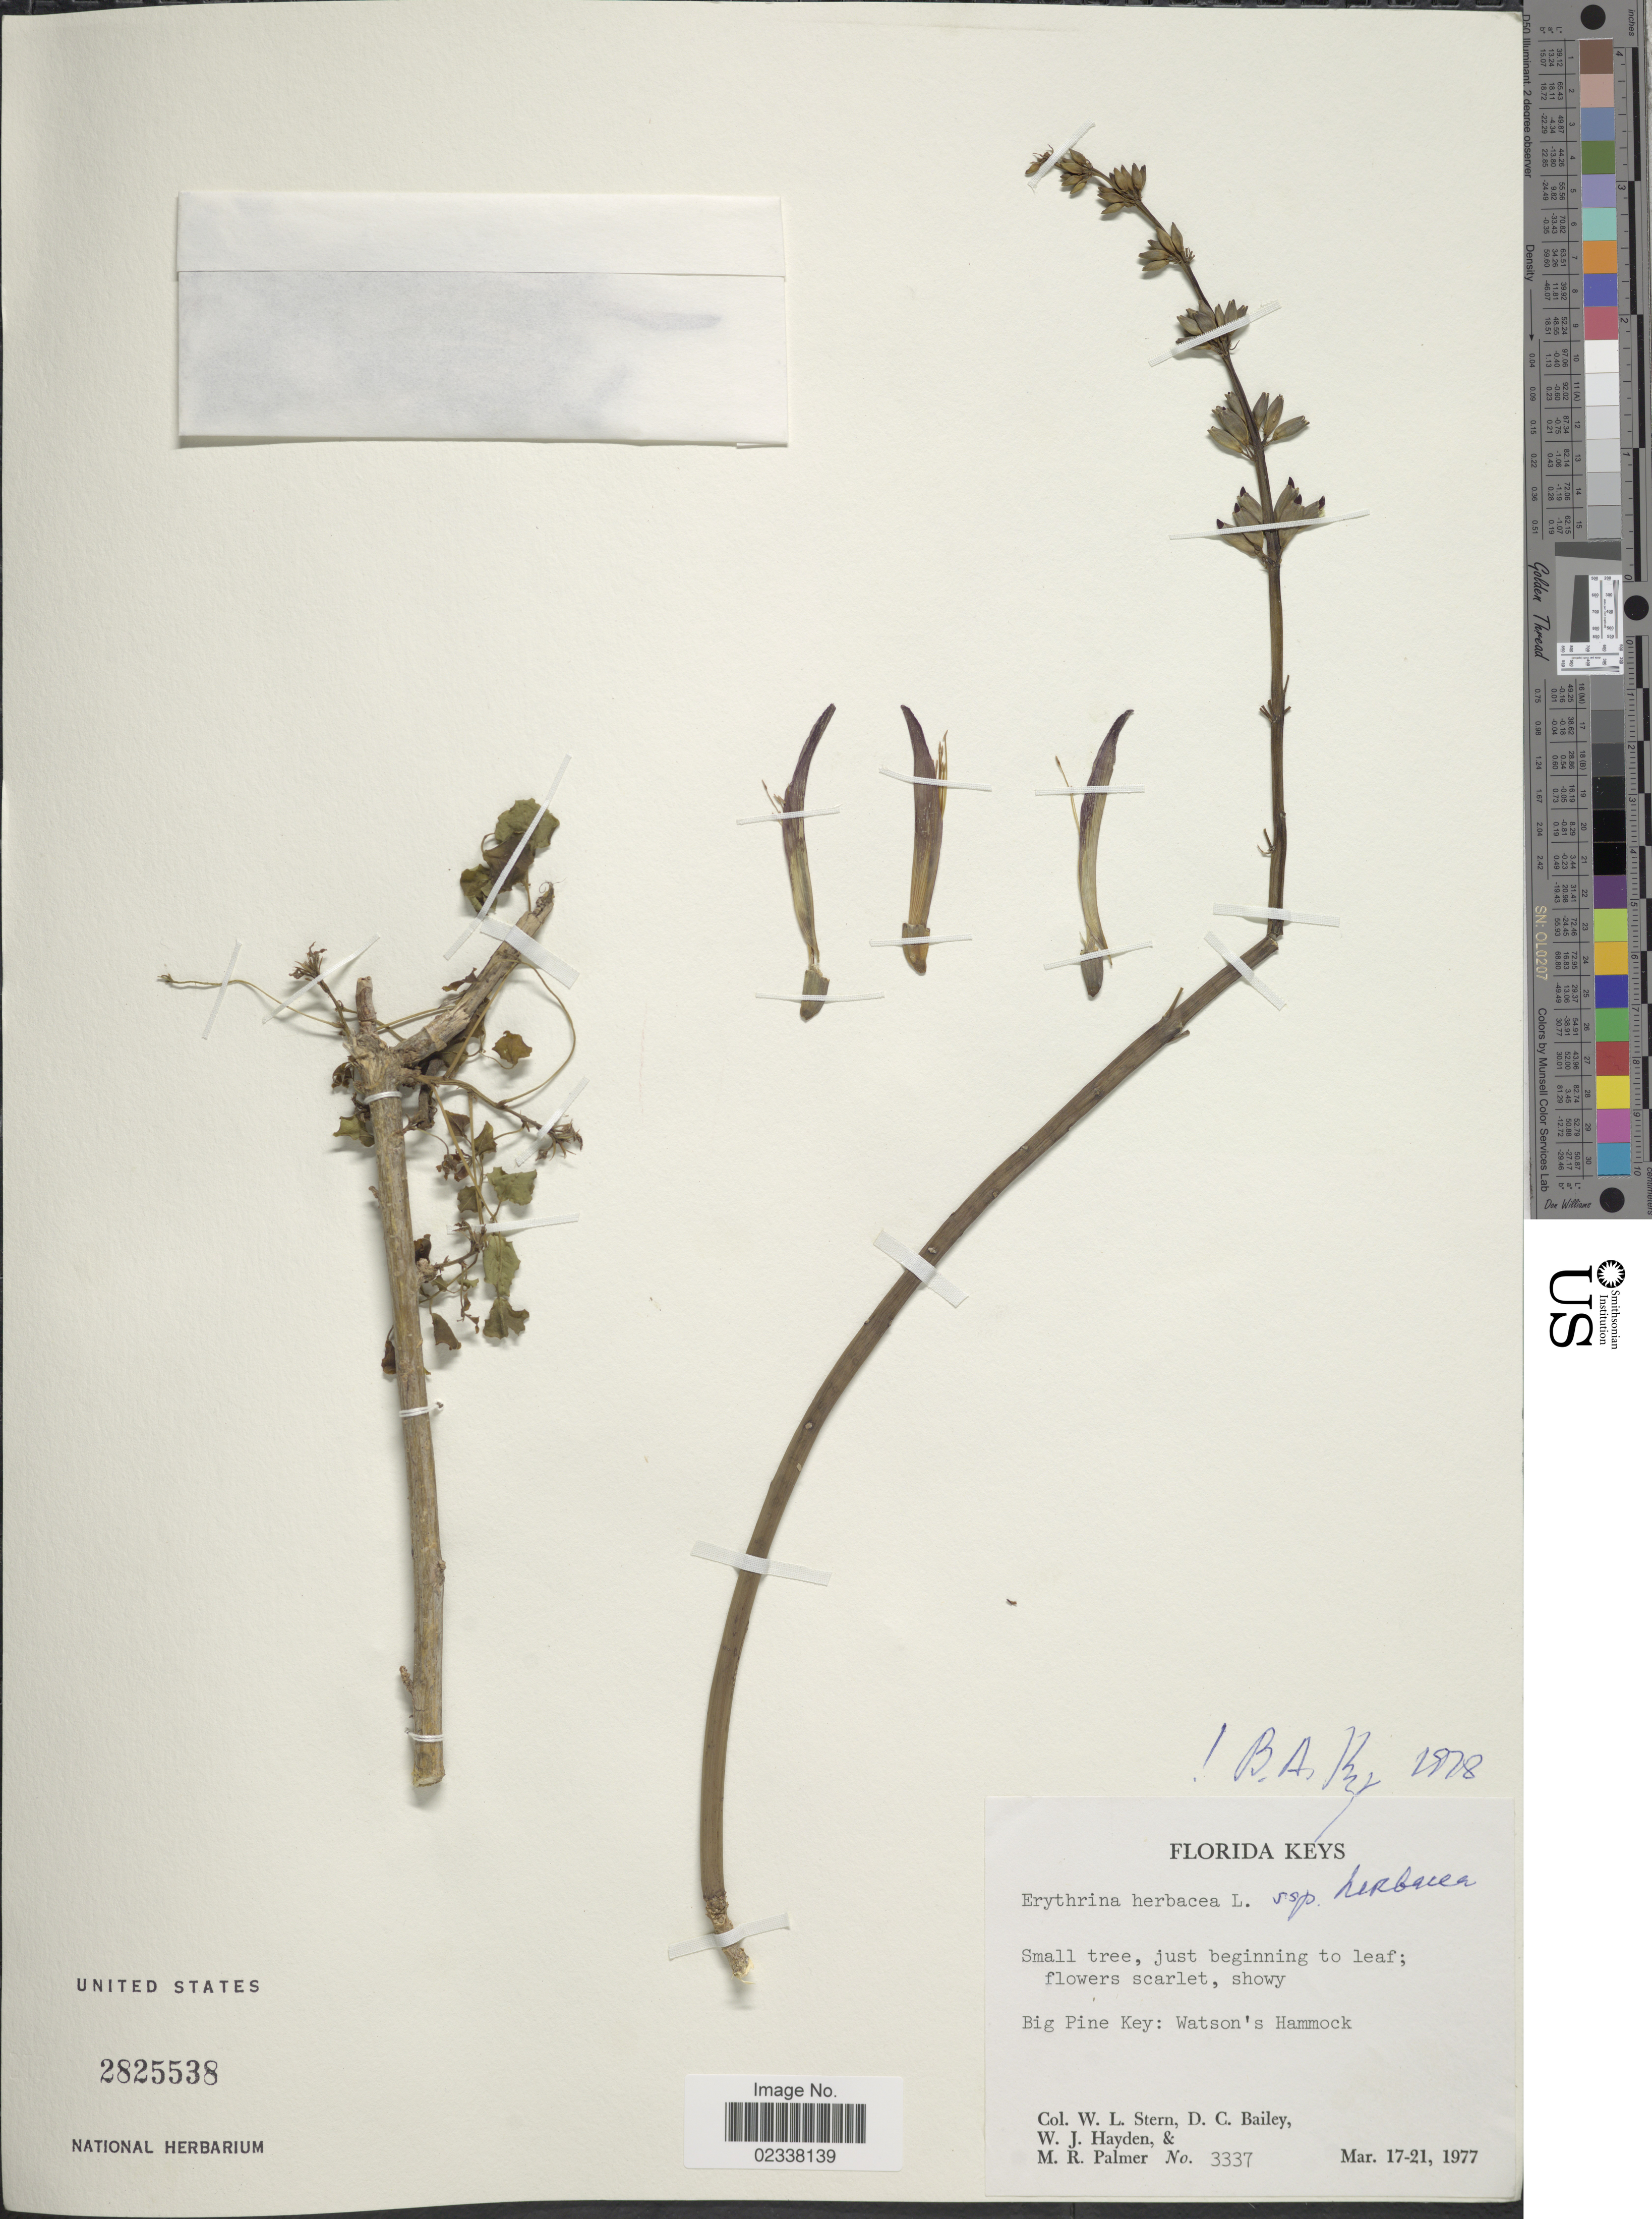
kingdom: Plantae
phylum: Tracheophyta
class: Magnoliopsida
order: Fabales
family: Fabaceae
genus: Erythrina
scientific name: Erythrina herbacea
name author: L.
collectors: W. L. Stern, D. C. Bailey, W. Hayden & M. R. Palmer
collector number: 3337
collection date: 1977-03-17/1977-03-21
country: United States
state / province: Florida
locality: Florida Keys. Big Pine Key: Watson's Hammock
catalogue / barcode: US 2825538